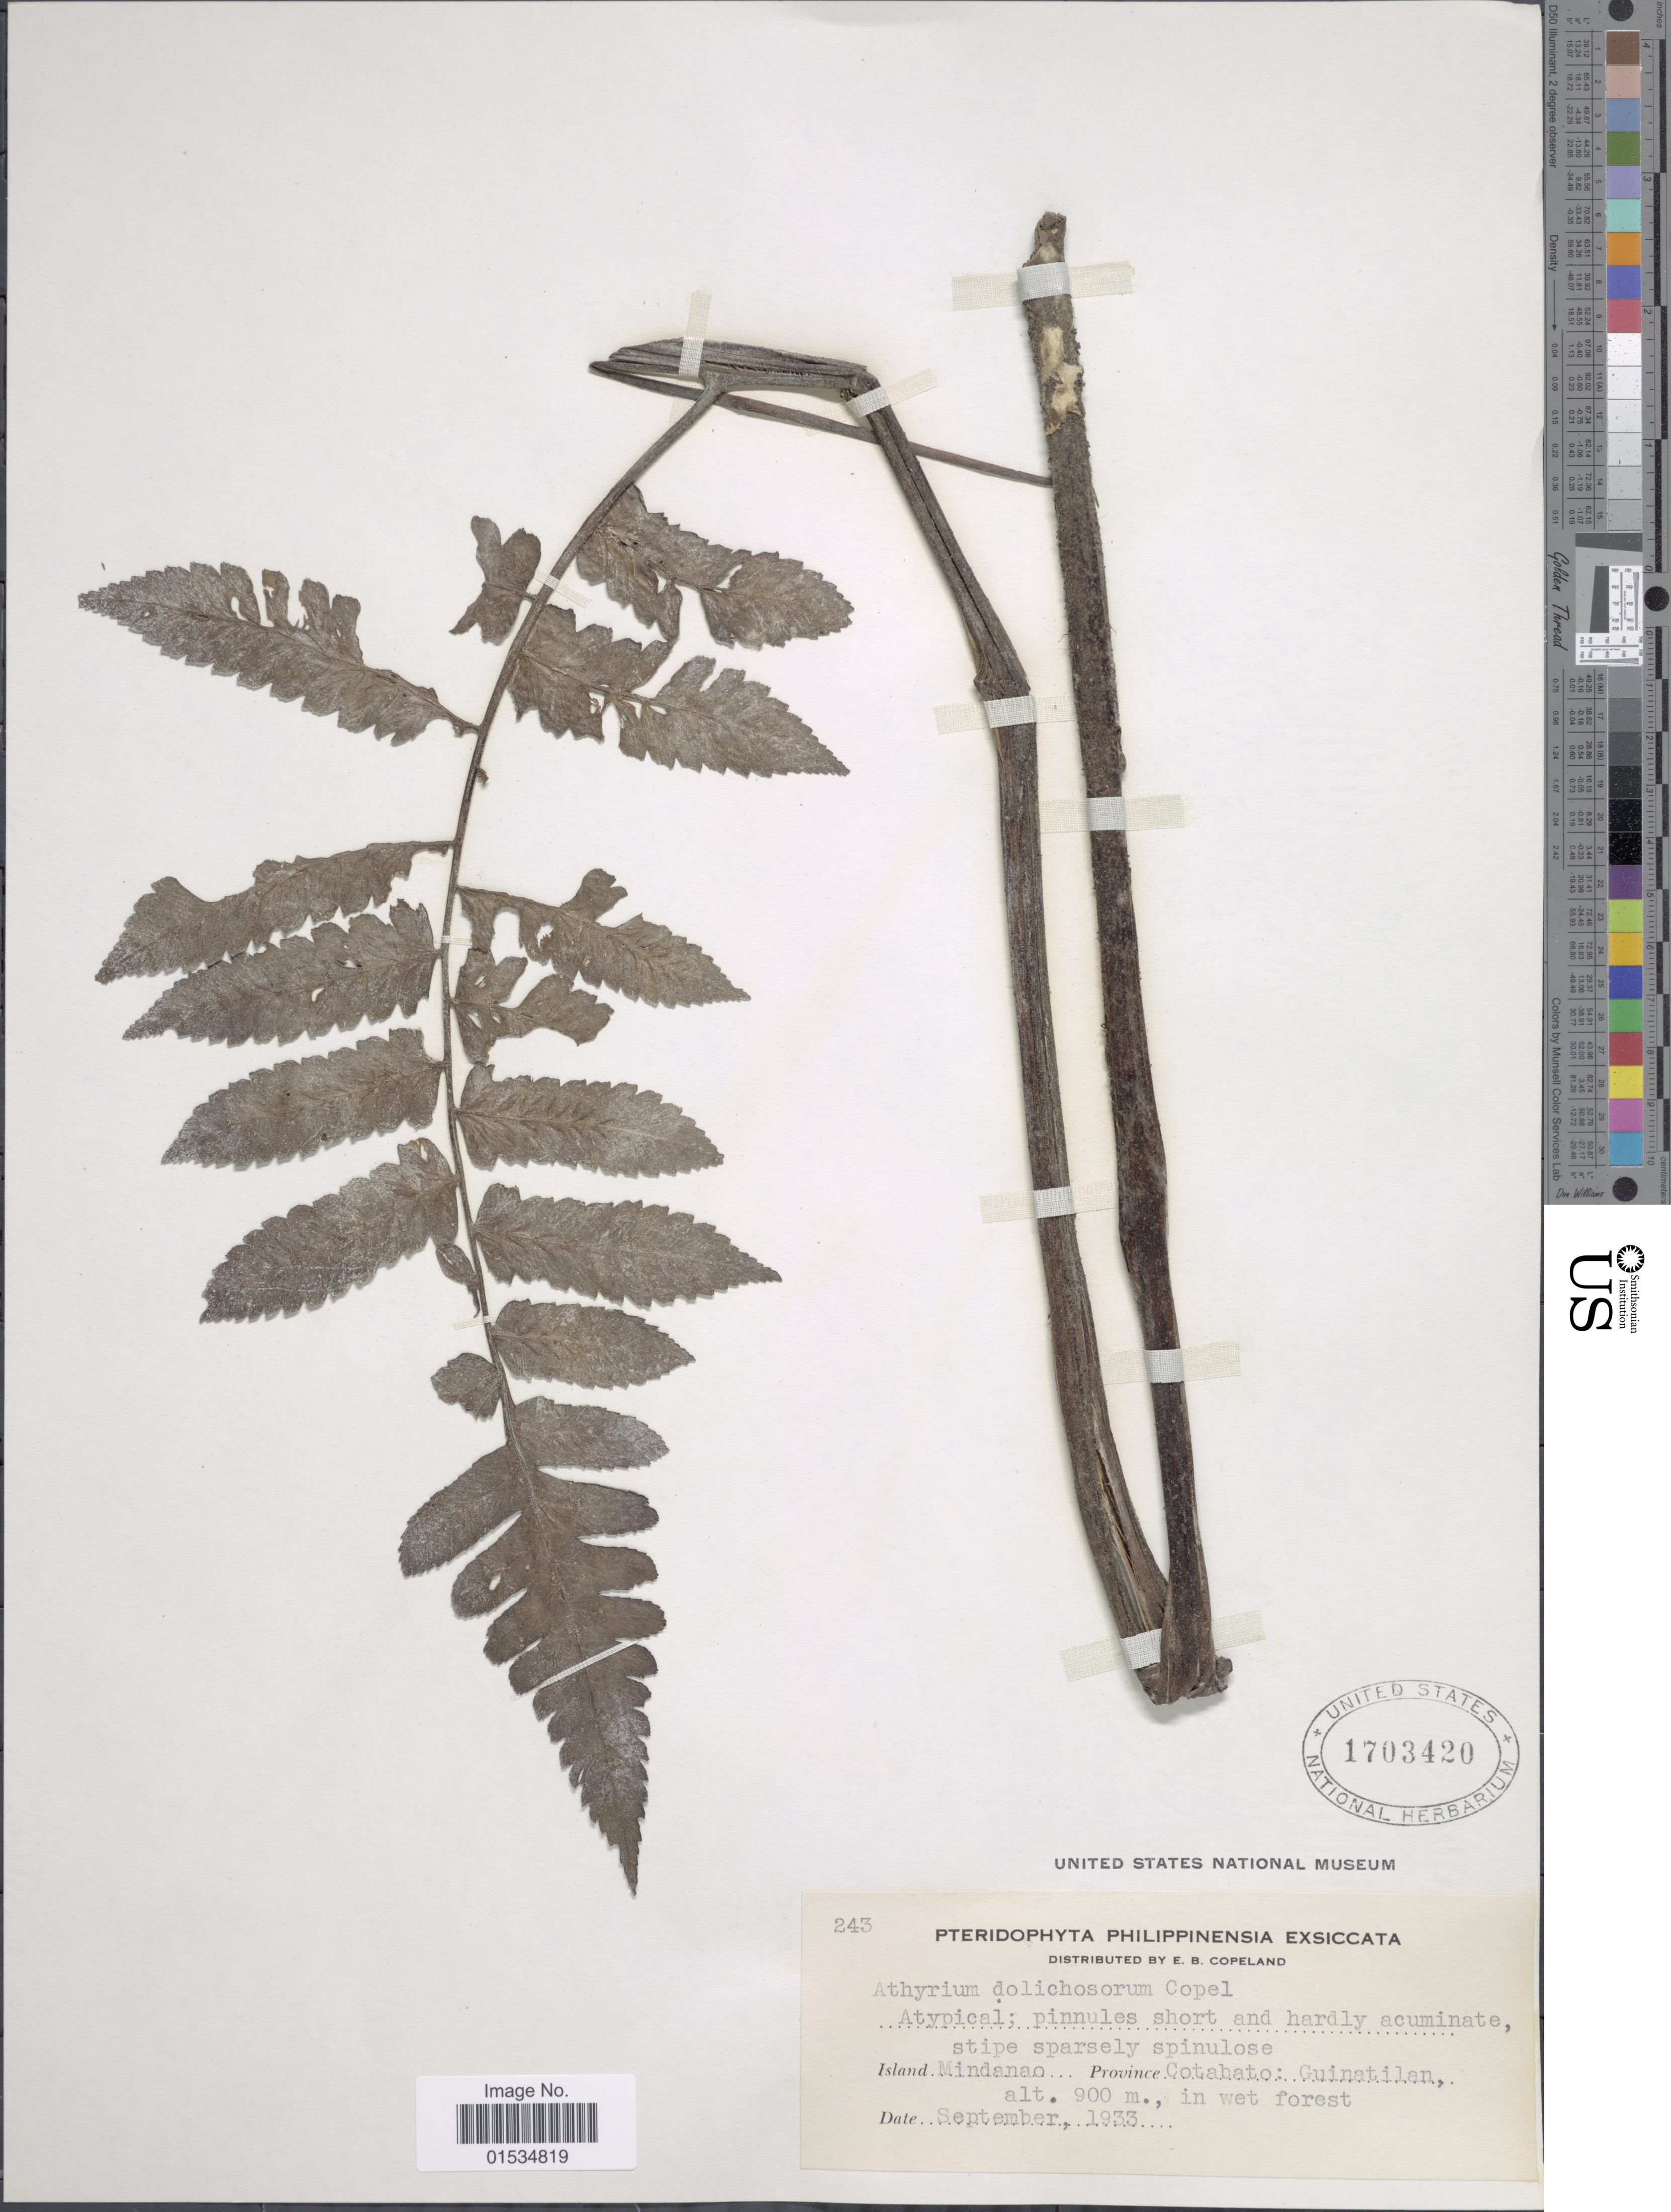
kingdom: Plantae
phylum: Tracheophyta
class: Polypodiopsida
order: Polypodiales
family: Athyriaceae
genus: Diplazium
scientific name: Diplazium dilatatum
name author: Blume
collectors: E. B. Copeland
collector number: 243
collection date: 1933-09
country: Philippines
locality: Mindanao, Cotabato: Guinatilan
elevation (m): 900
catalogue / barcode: US 1703420